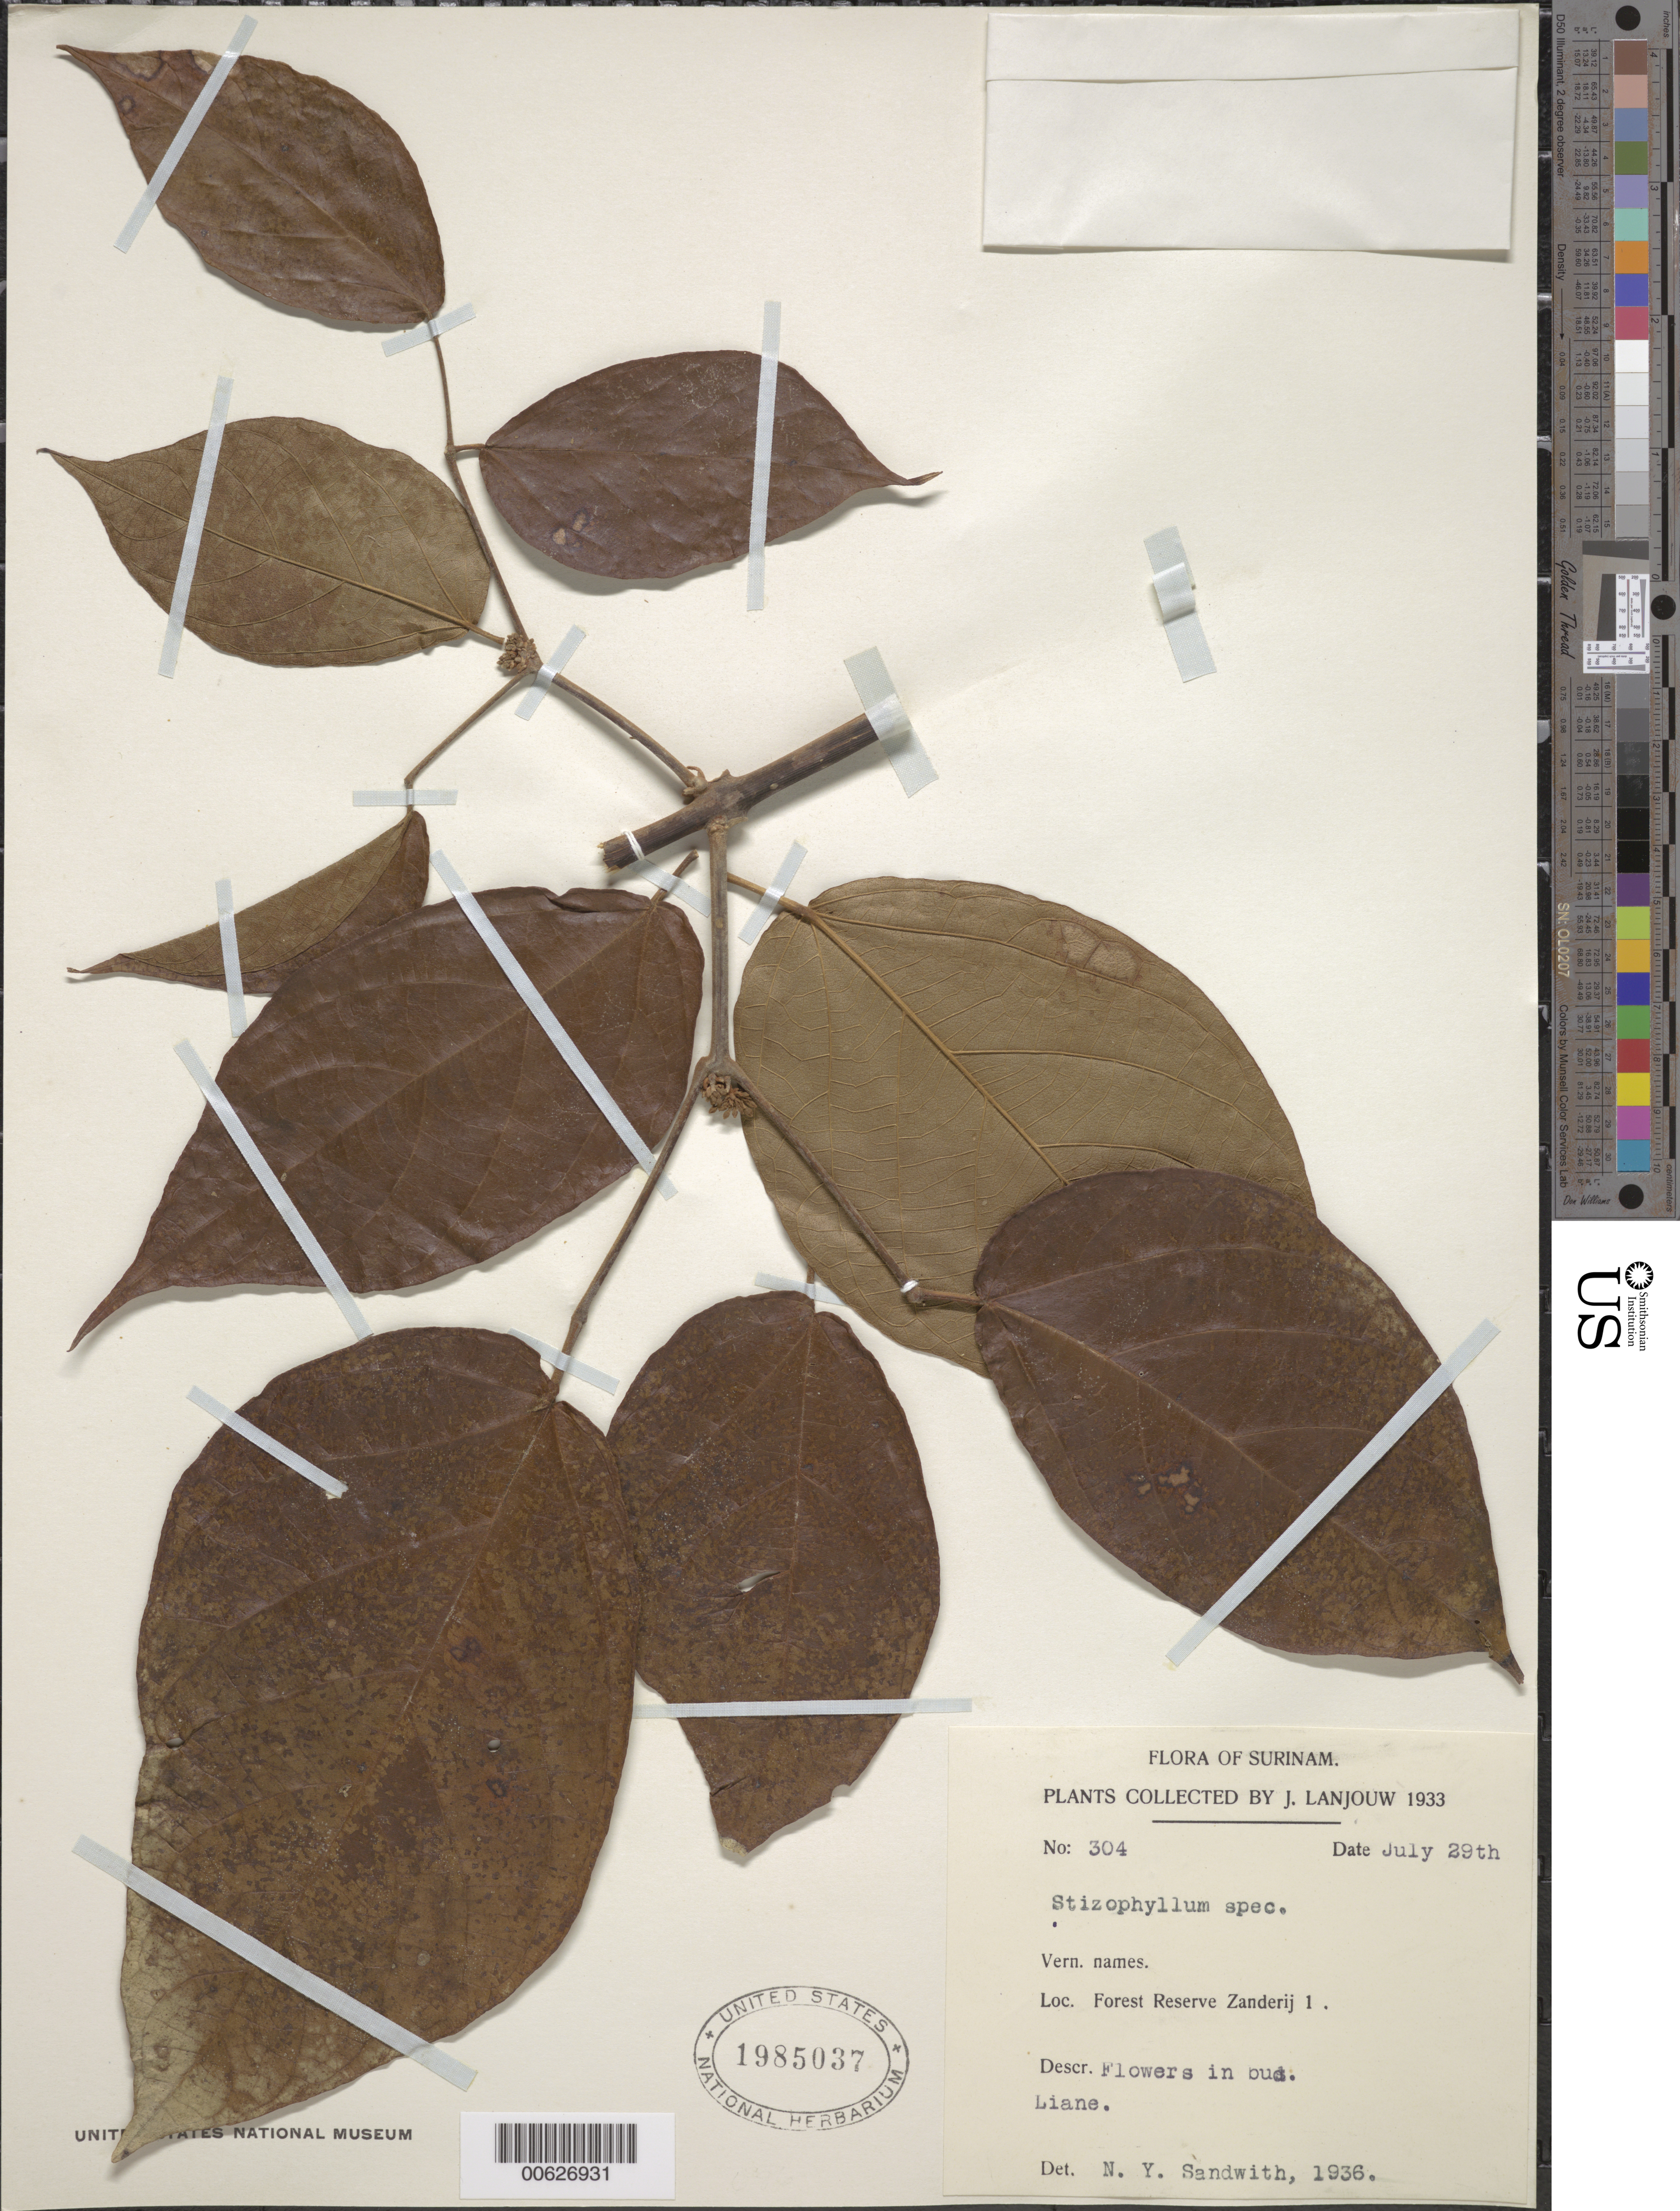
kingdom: Plantae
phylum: Tracheophyta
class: Magnoliopsida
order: Lamiales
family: Bignoniaceae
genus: Stizophyllum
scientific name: Stizophyllum sp.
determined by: Sandwith, N. Y.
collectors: J. Lanjouw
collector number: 304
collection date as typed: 29-Jul-33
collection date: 1933-07-29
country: Suriname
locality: Zanderij I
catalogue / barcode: US 1985037